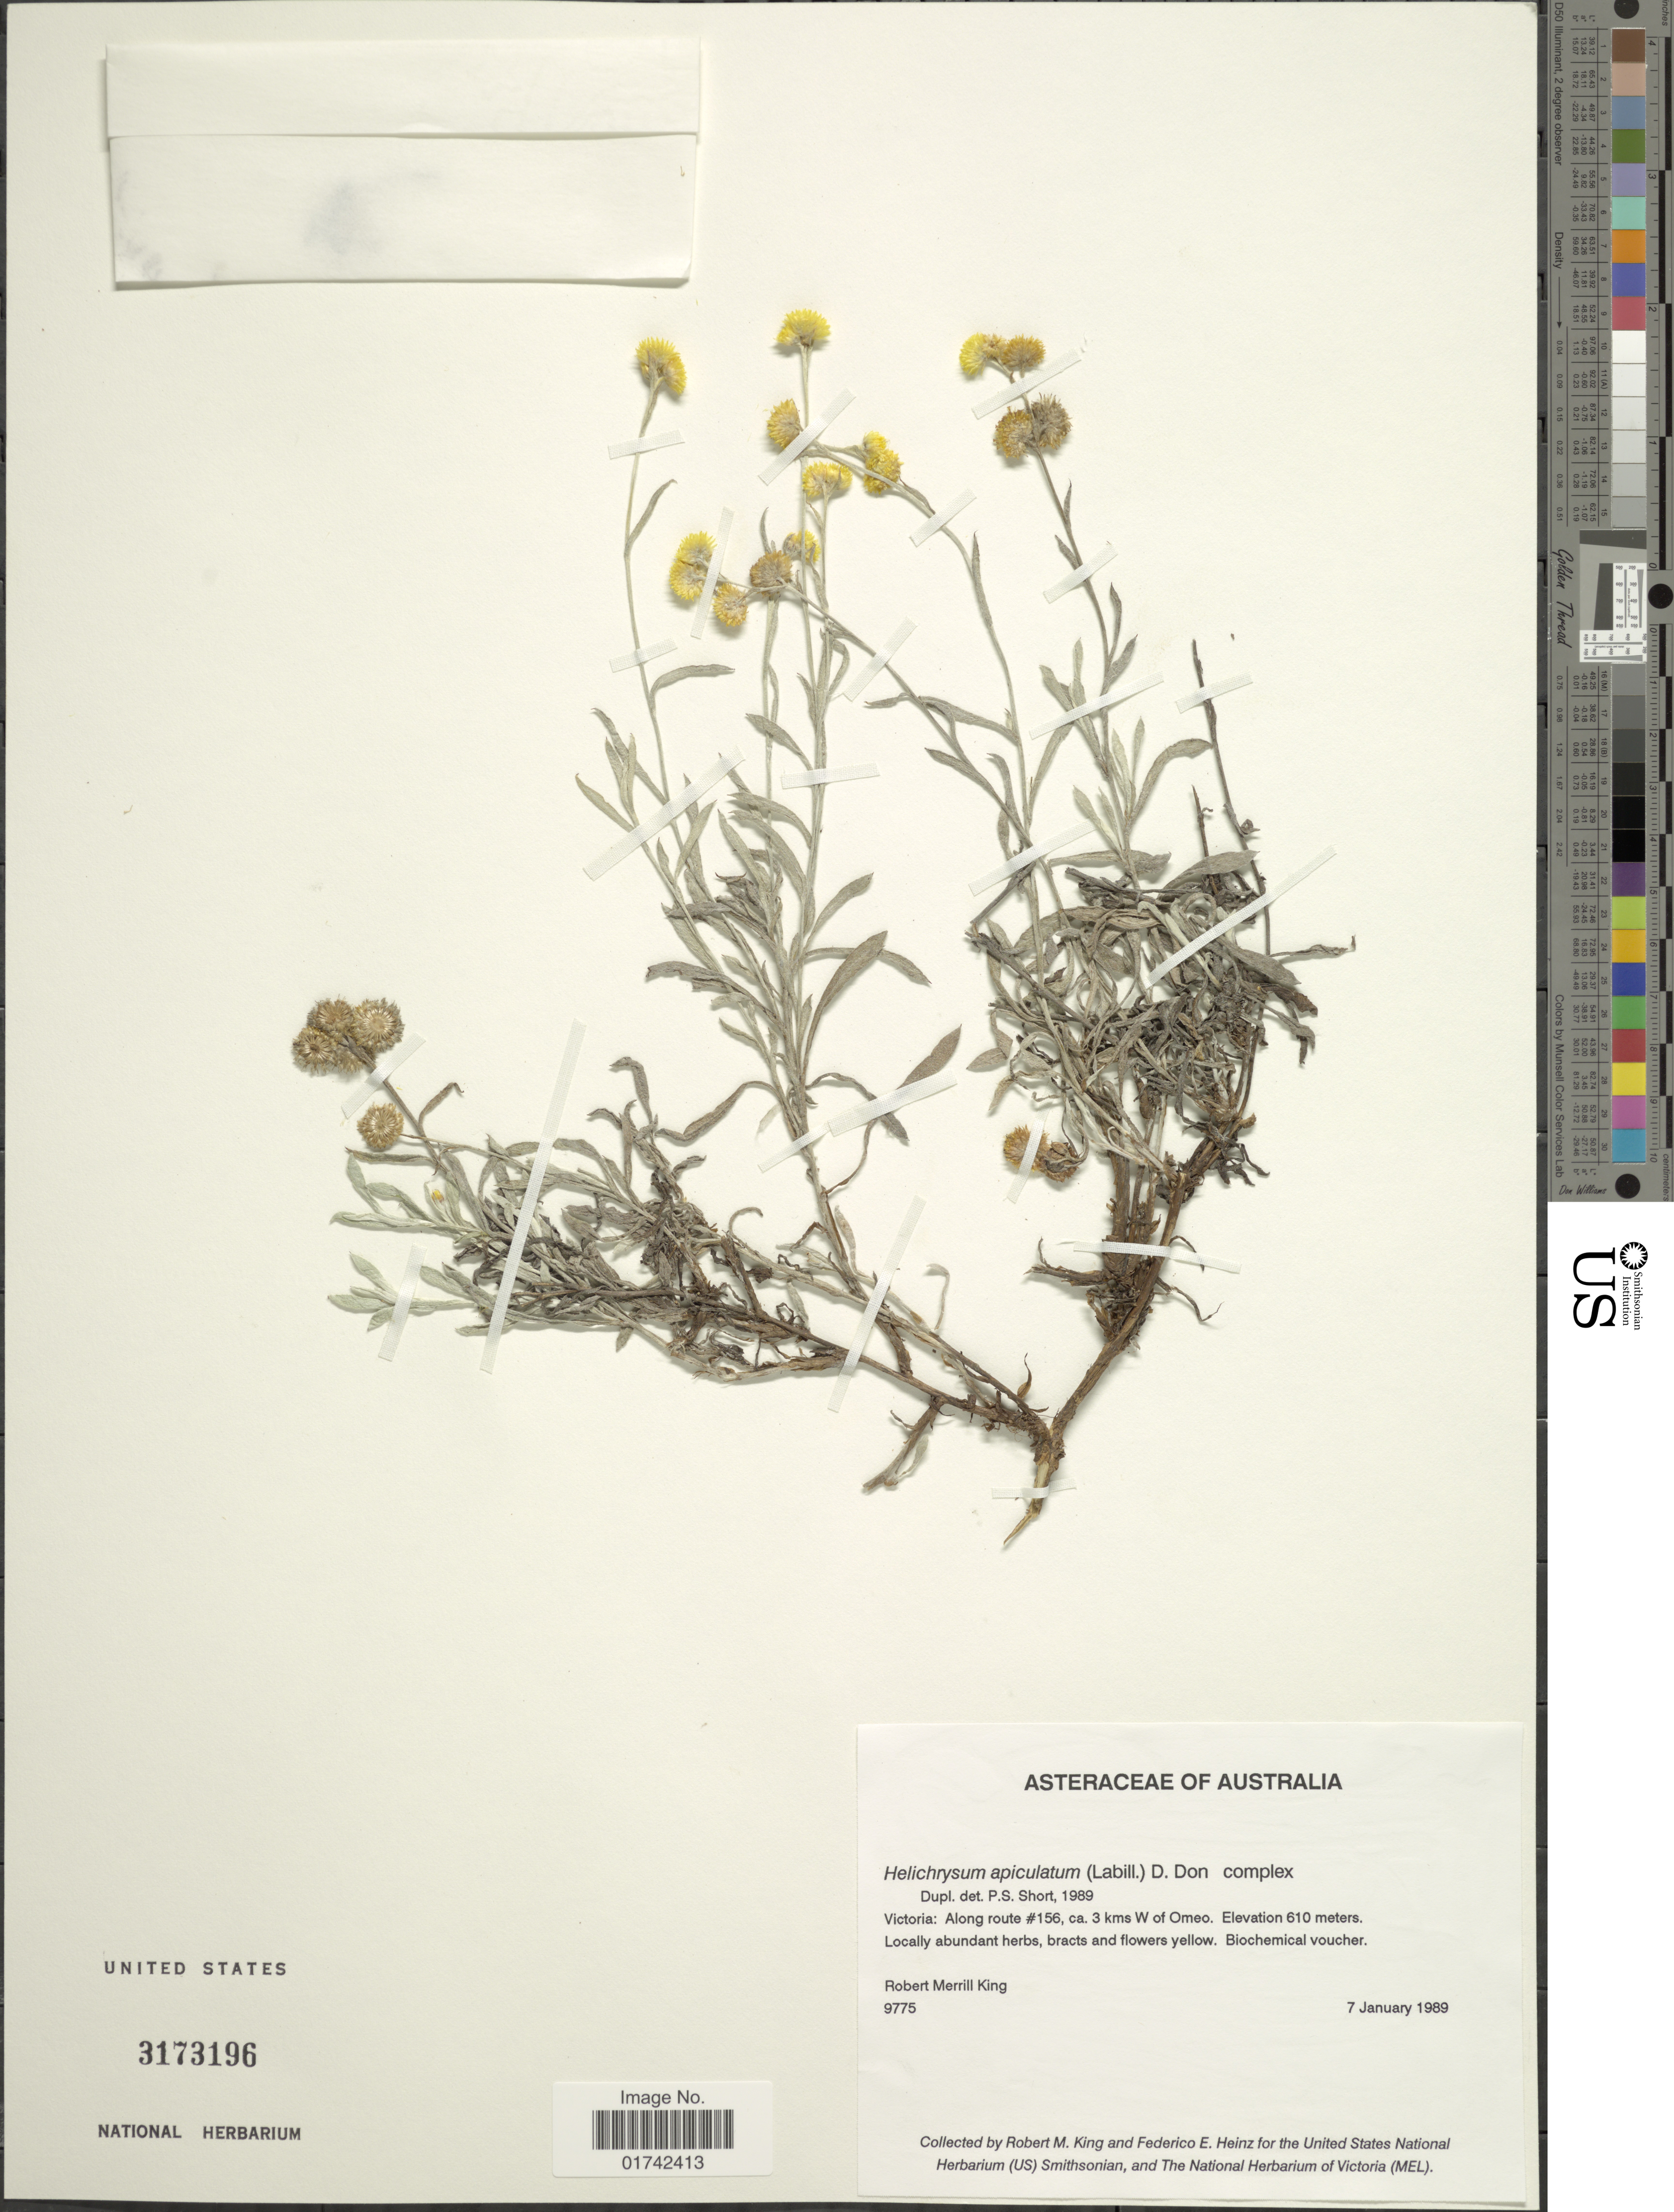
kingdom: Plantae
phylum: Tracheophyta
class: Magnoliopsida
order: Asterales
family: Asteraceae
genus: Helichrysum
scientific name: Helichrysum apiculatum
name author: (Labill.) D. Don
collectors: R. M. King & F. Heinz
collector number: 9775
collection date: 1989-01-07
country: Australia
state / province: Victoria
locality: Victoria, along route #156, ca 3 kms W of Omeo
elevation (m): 610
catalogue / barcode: US 3173196